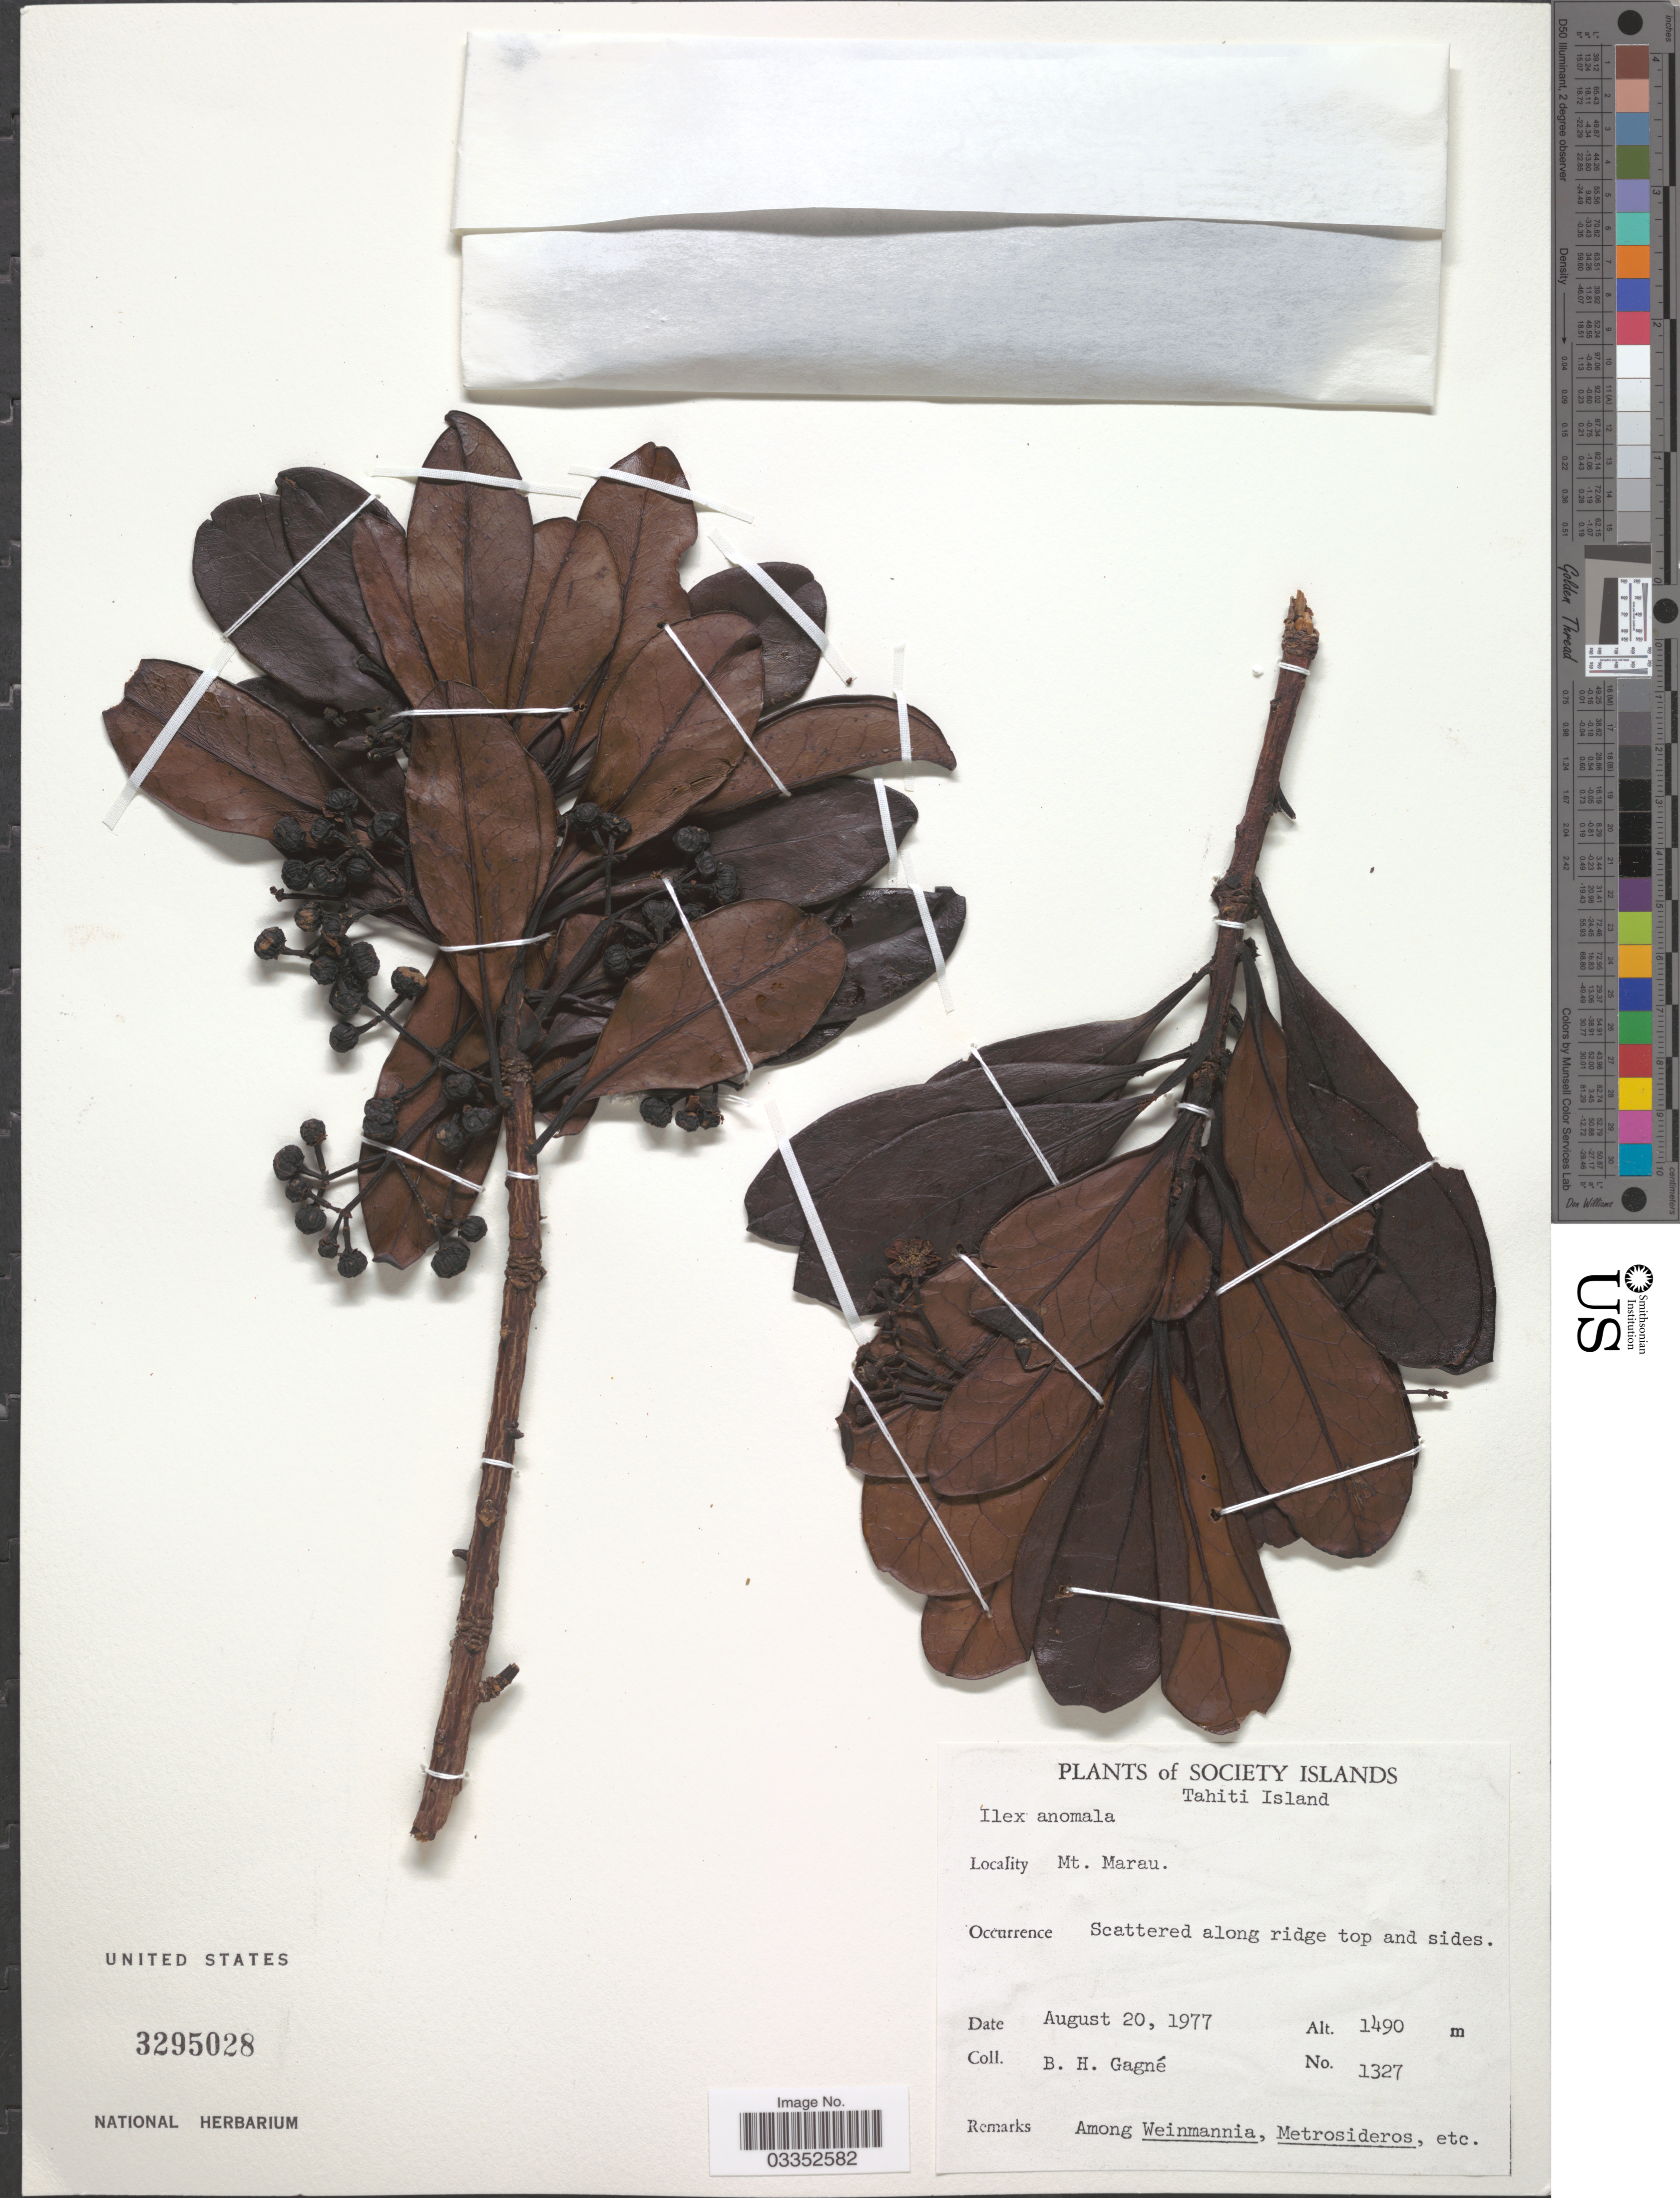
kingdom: Plantae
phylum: Tracheophyta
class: Magnoliopsida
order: Aquifoliales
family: Aquifoliaceae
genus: Ilex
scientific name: Ilex anomala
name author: Hook. & Arn.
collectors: B. H. Gagné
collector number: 1327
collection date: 1977-08-20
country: French Polynesia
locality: Society Islands. Tahiti Island. Mt. Marau.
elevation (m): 1490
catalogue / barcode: US 3295028